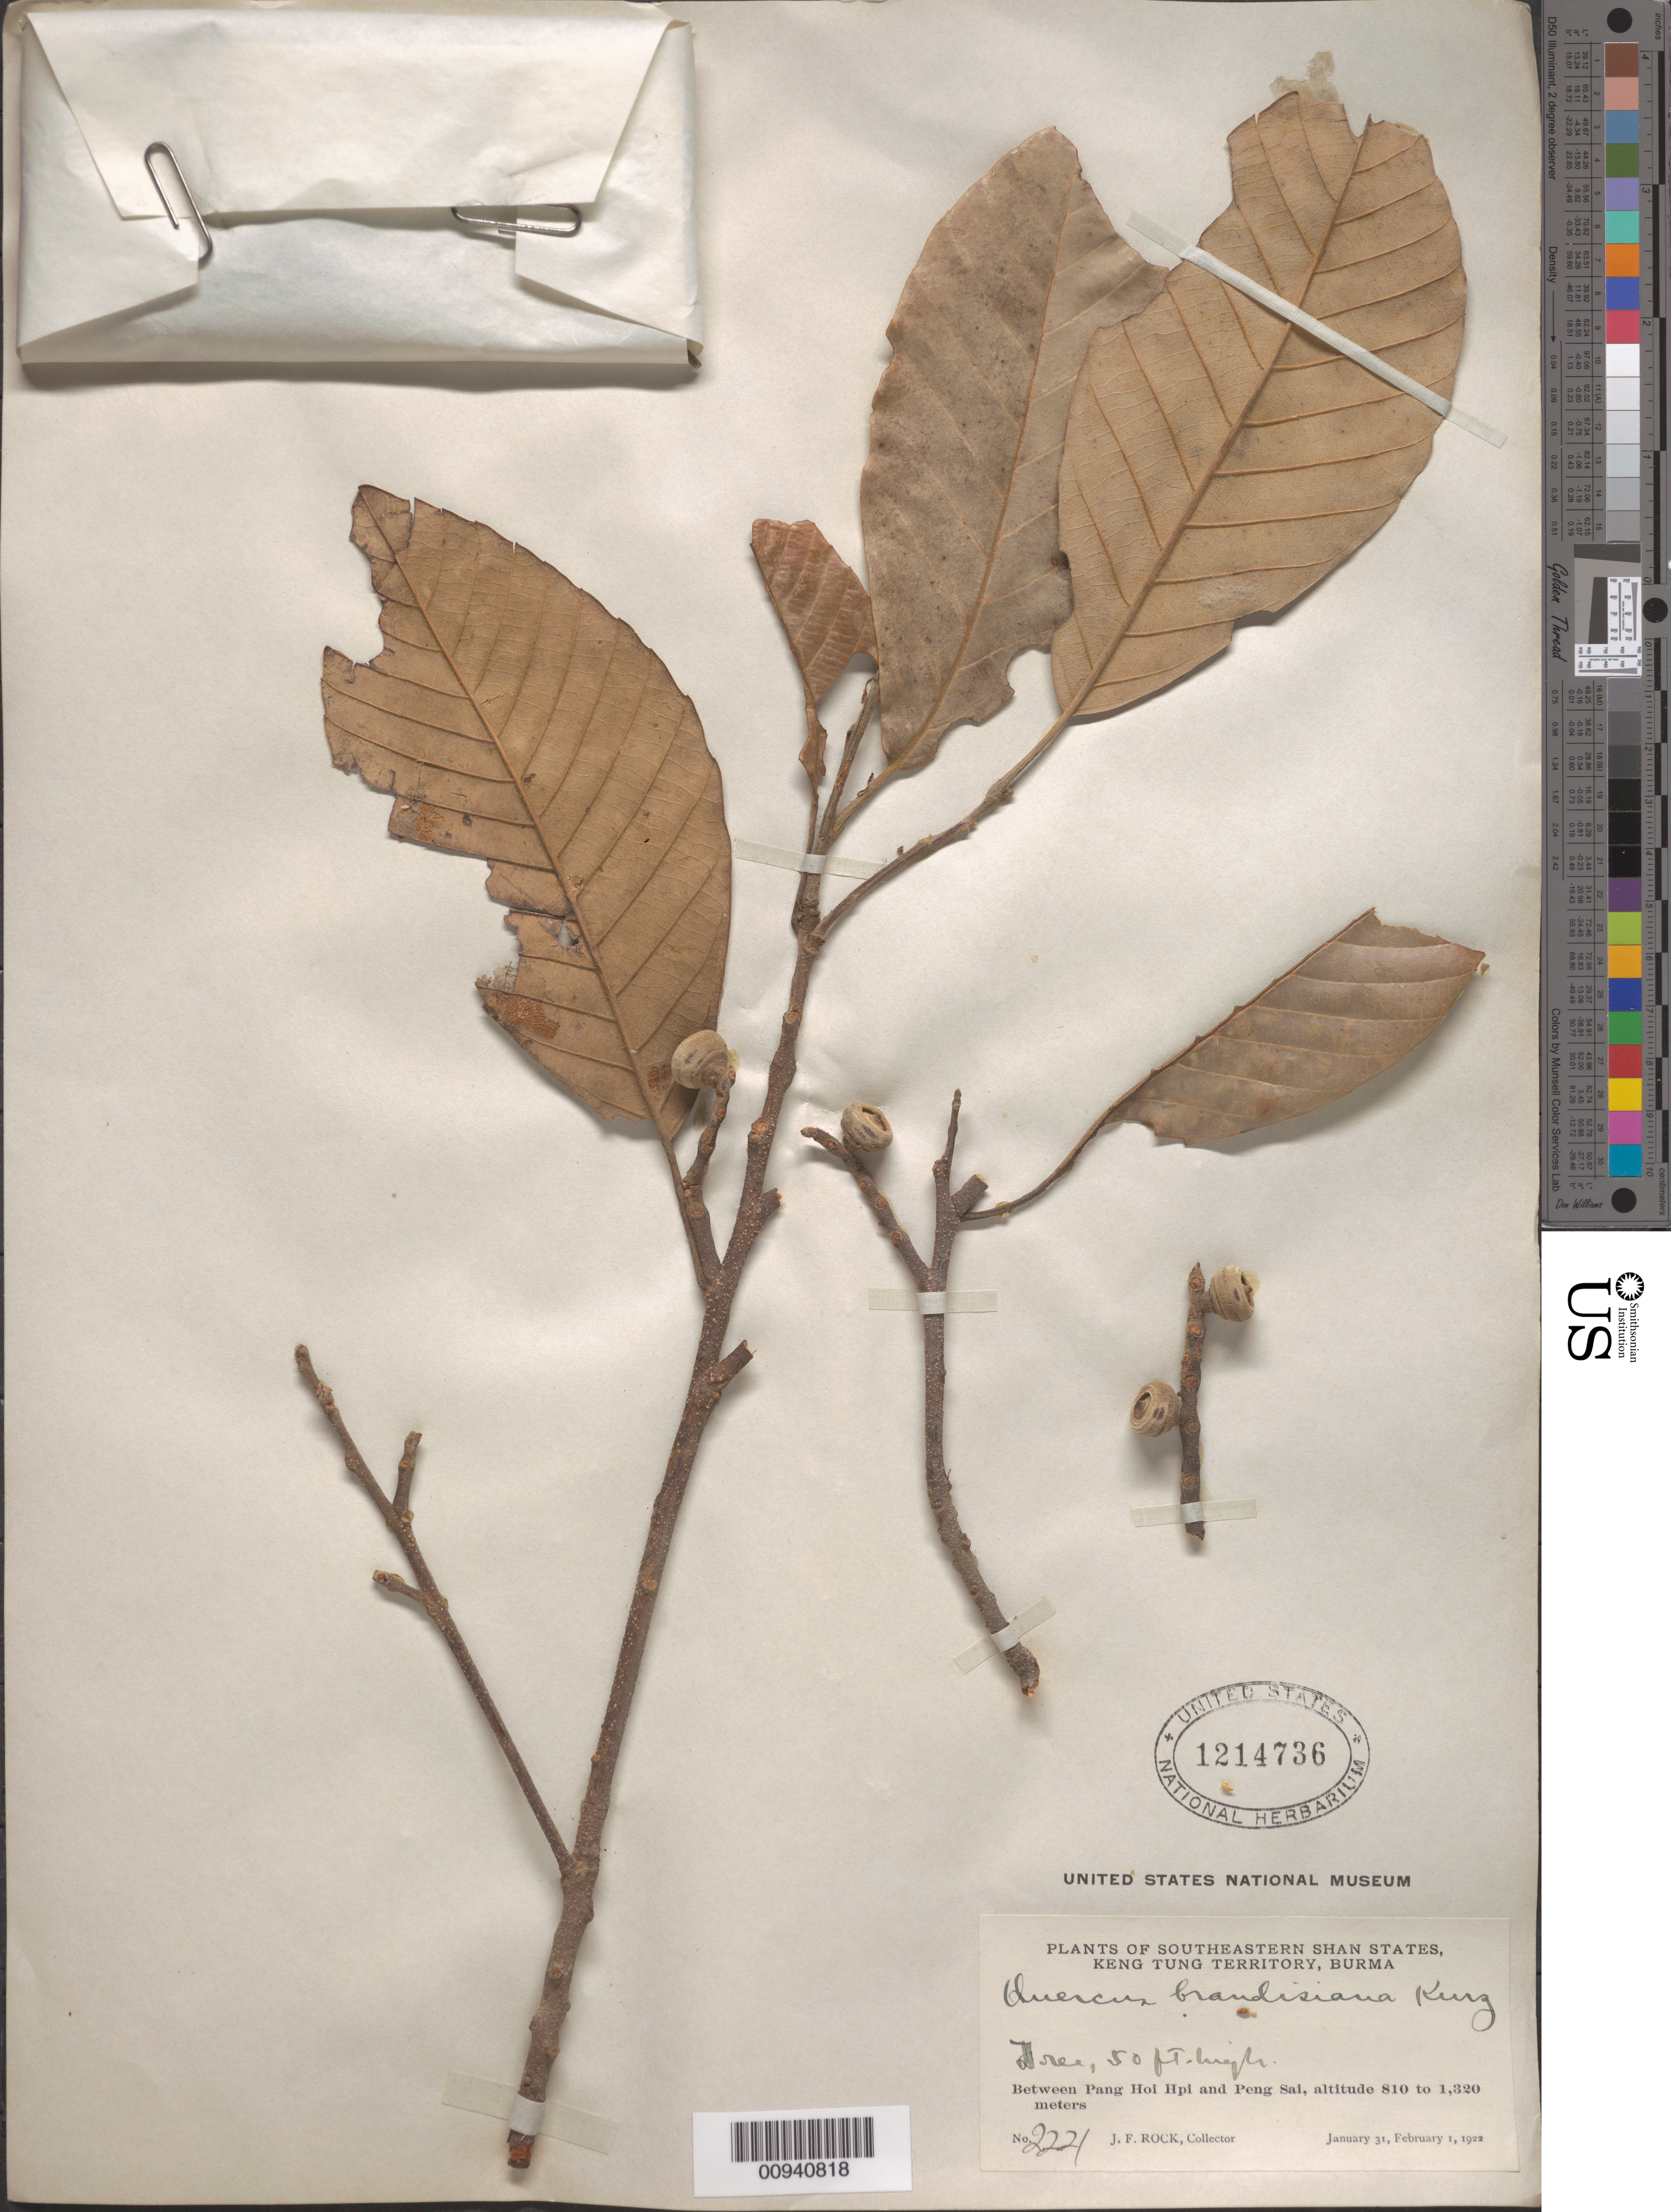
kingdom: Plantae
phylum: Tracheophyta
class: Magnoliopsida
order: Fagales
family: Fagaceae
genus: Quercus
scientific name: Quercus brandisiana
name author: Kurz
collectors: J. F. Rock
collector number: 2221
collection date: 1922-01-31/1922-02-01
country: Myanmar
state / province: Shan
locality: Keng Tung Territory, between Pang Hoi Hpi and Peng Sai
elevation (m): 810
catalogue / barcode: US 1214736